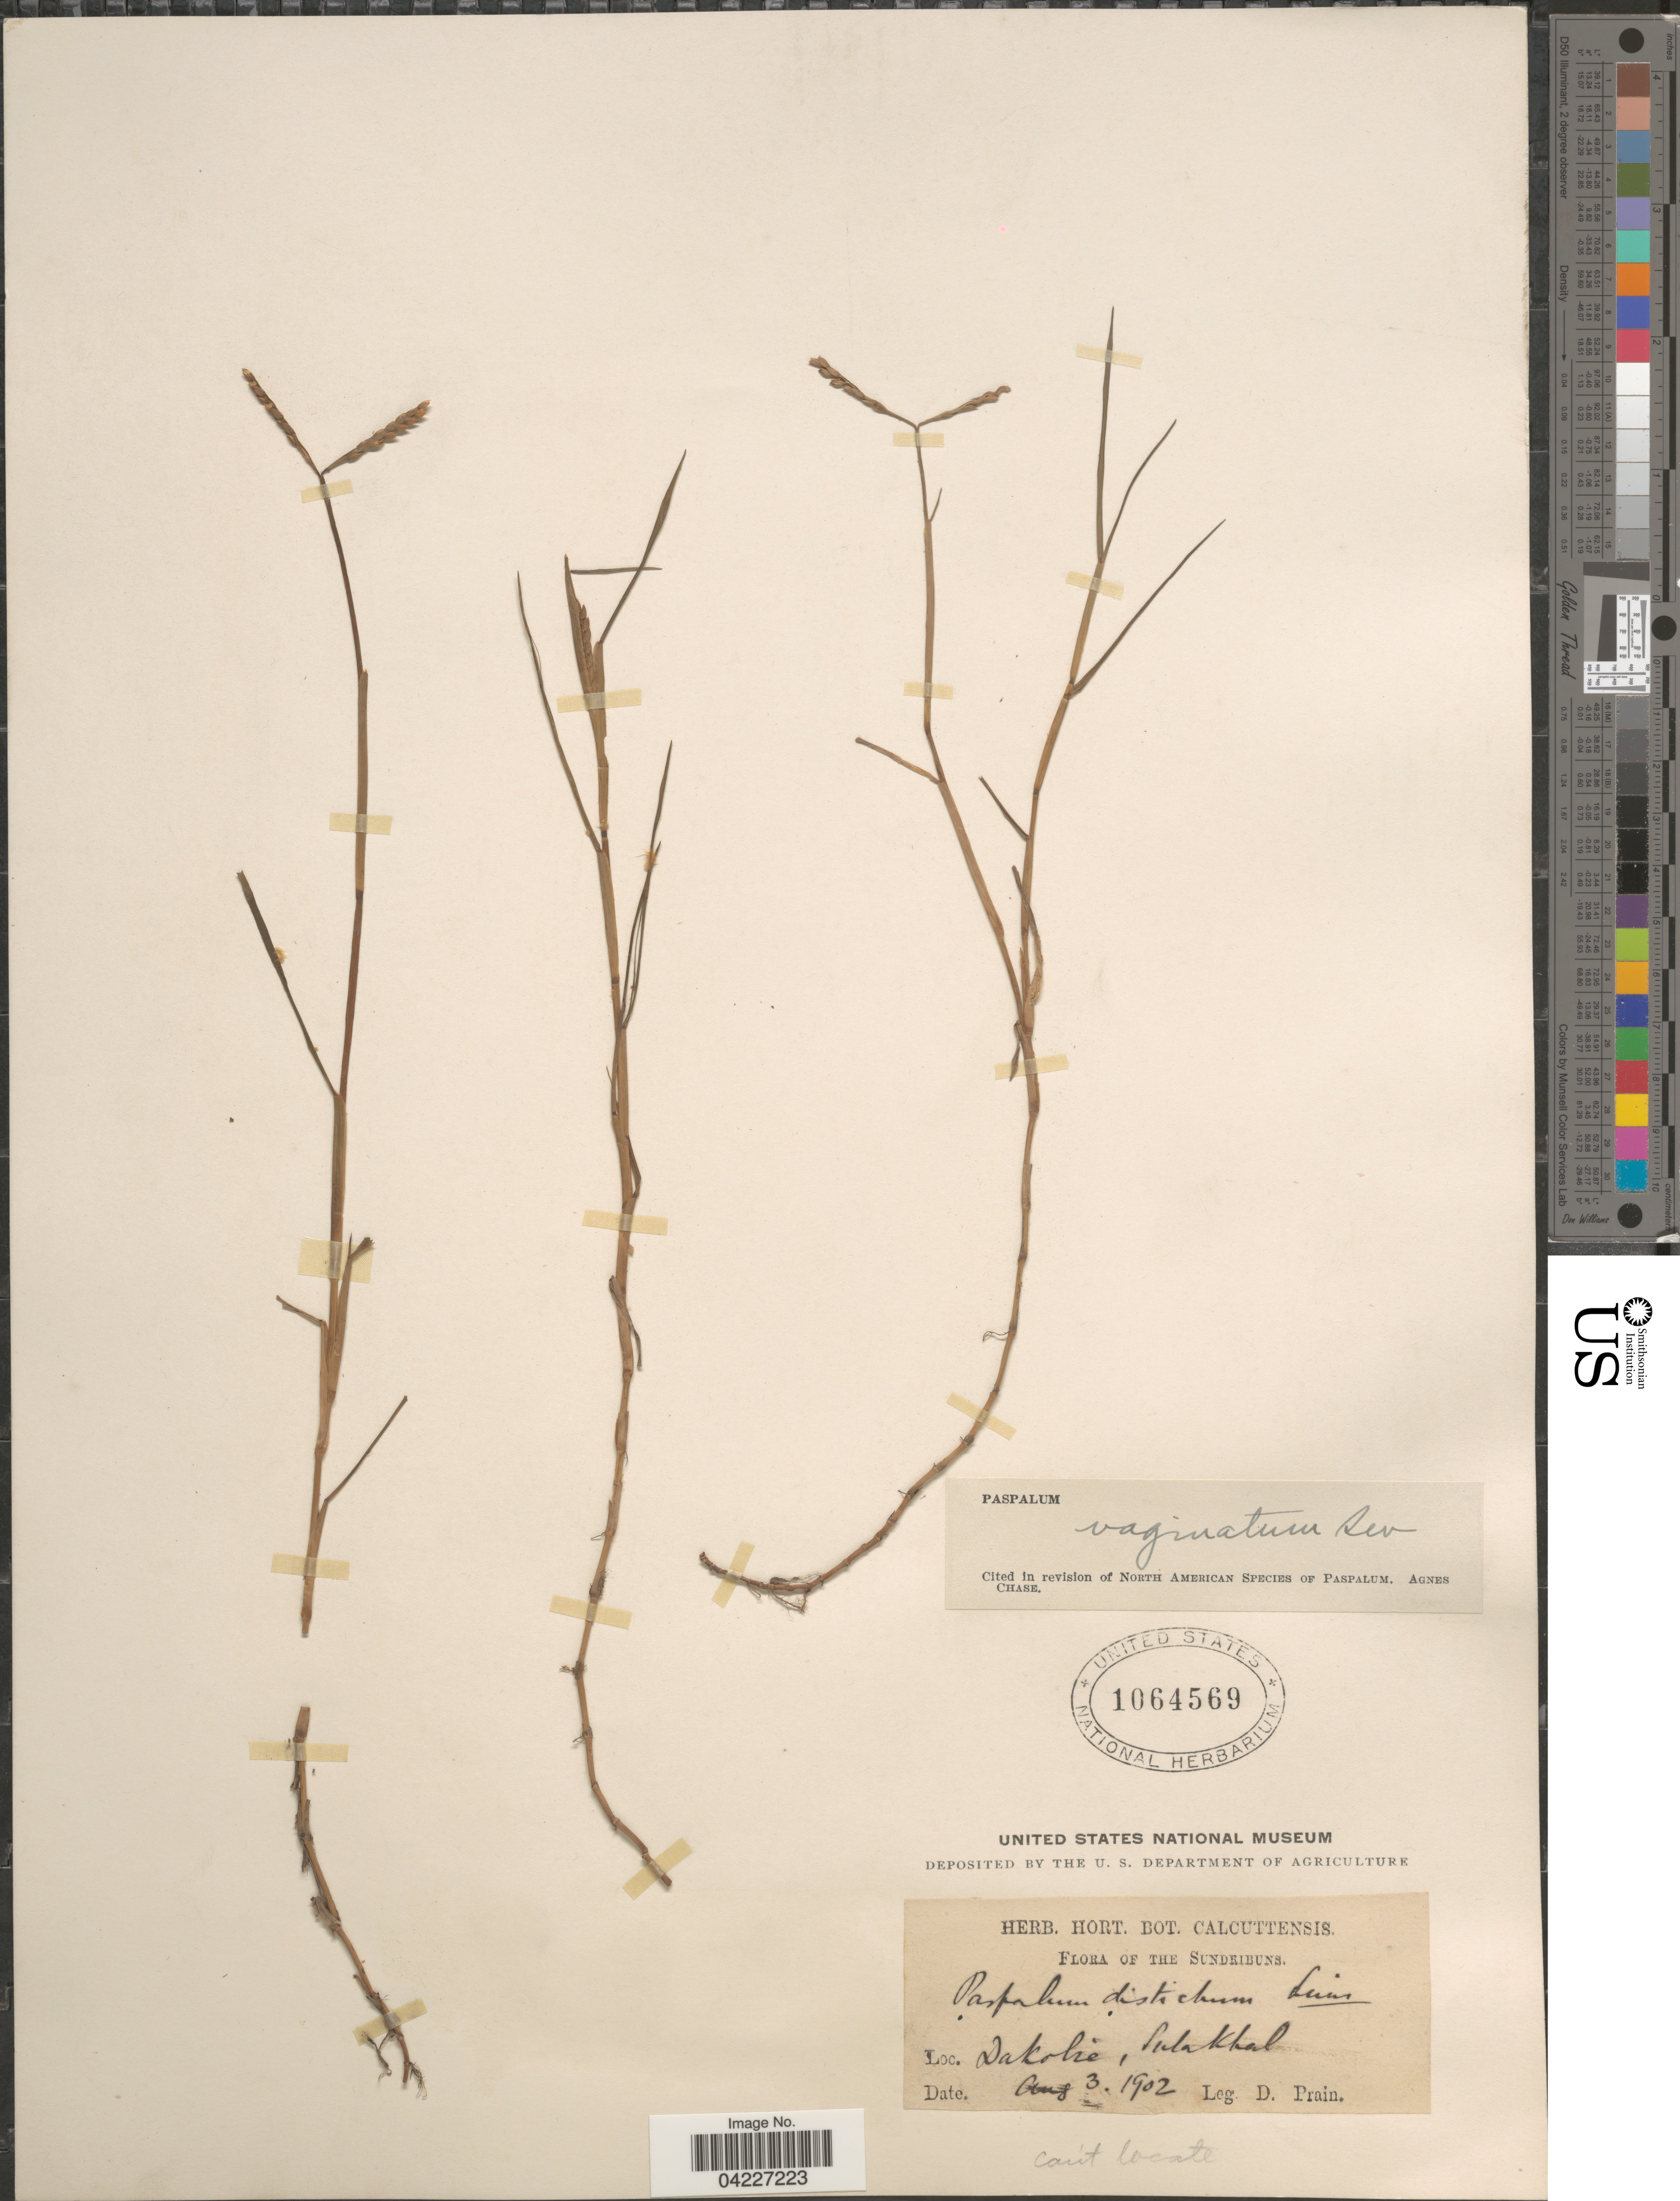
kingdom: Plantae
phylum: Tracheophyta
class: Liliopsida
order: Poales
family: Poaceae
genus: Paspalum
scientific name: Paspalum distichum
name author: L.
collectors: D. Prain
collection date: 1902-08-03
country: India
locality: The Sundribuns. Dakolie, Suta Khal.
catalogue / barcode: US 1064569